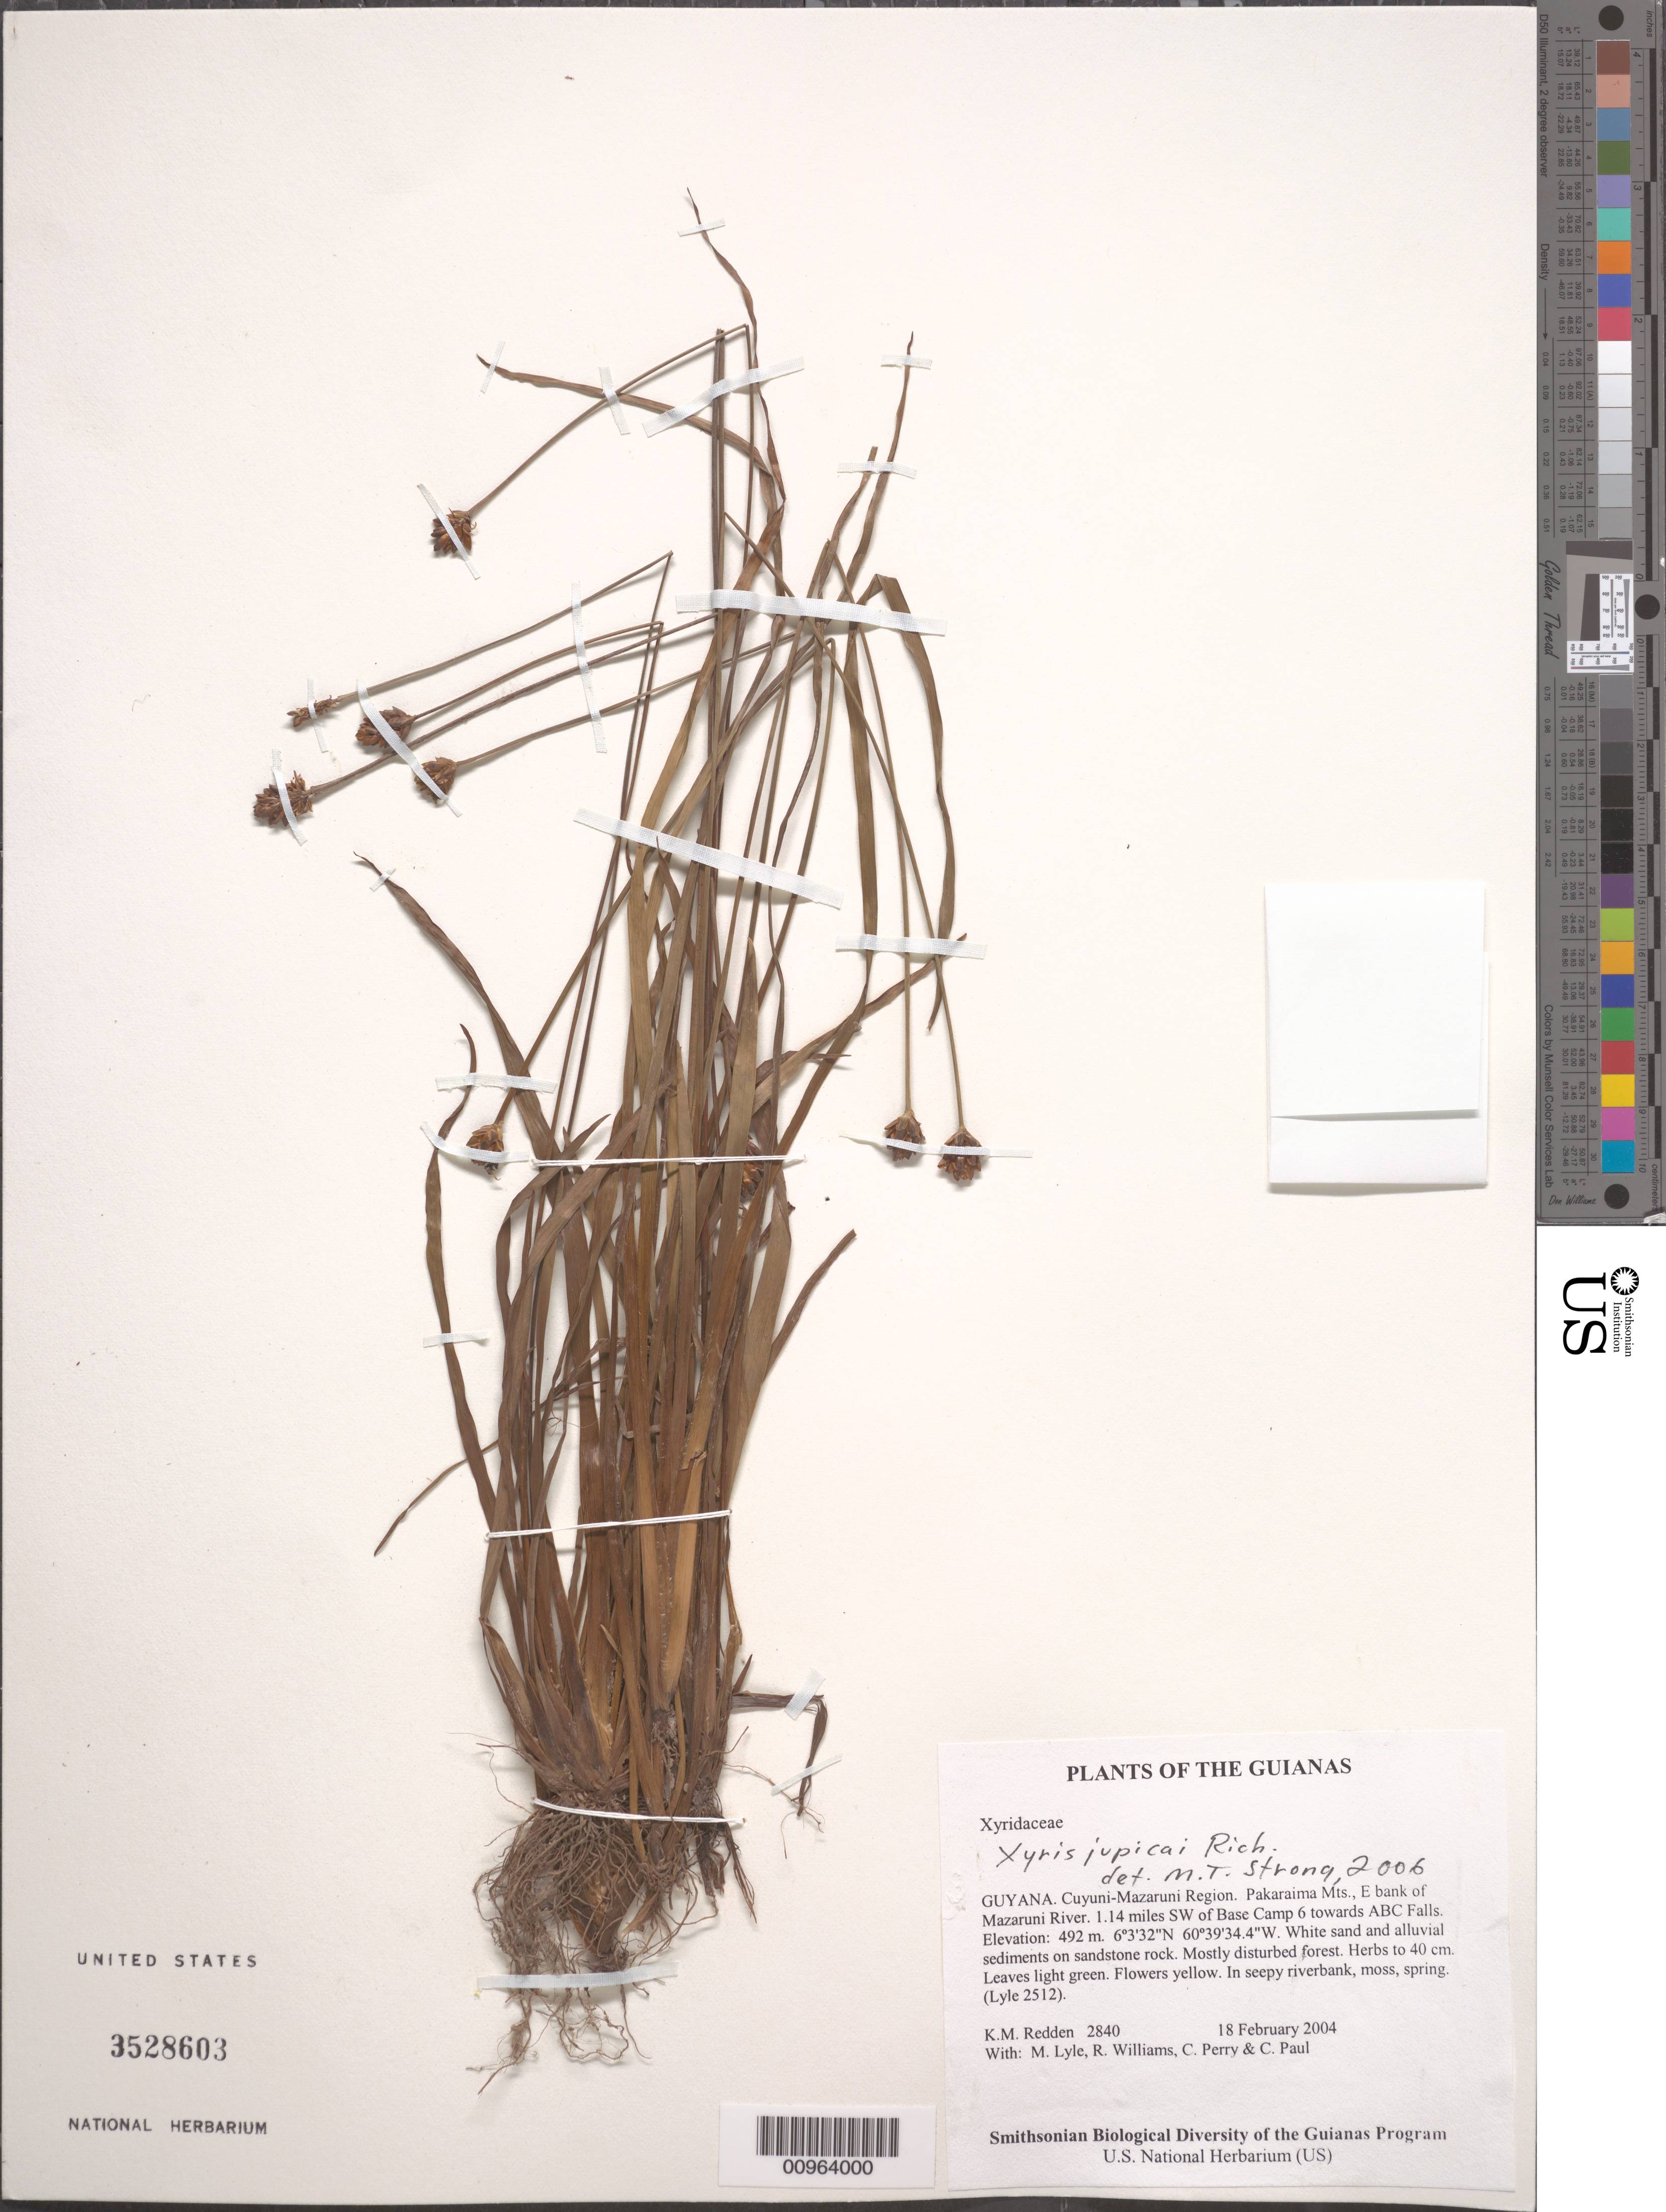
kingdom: Plantae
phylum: Tracheophyta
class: Liliopsida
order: Poales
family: Xyridaceae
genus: Xyris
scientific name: Xyris jupicai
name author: Rich.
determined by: Strong, M. T., (US), Smithsonian Institution - National Museum of Natural History (UNITED STATES)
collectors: K. M. Redden, M. Lyle, R. Williams, C. Perry & C. Paul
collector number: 2840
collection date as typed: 18 February 2004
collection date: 2004-02-18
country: Guyana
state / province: Cuyuni-Mazaruni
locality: Pakaraima Mts., E bank of Mazaruni River. 1.14 miles SW of Base Camp 6 towards ABC Falls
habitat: White sand and alluvial sediments on sandstone rock. Mostly disturbed forest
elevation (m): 492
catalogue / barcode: US 3528603